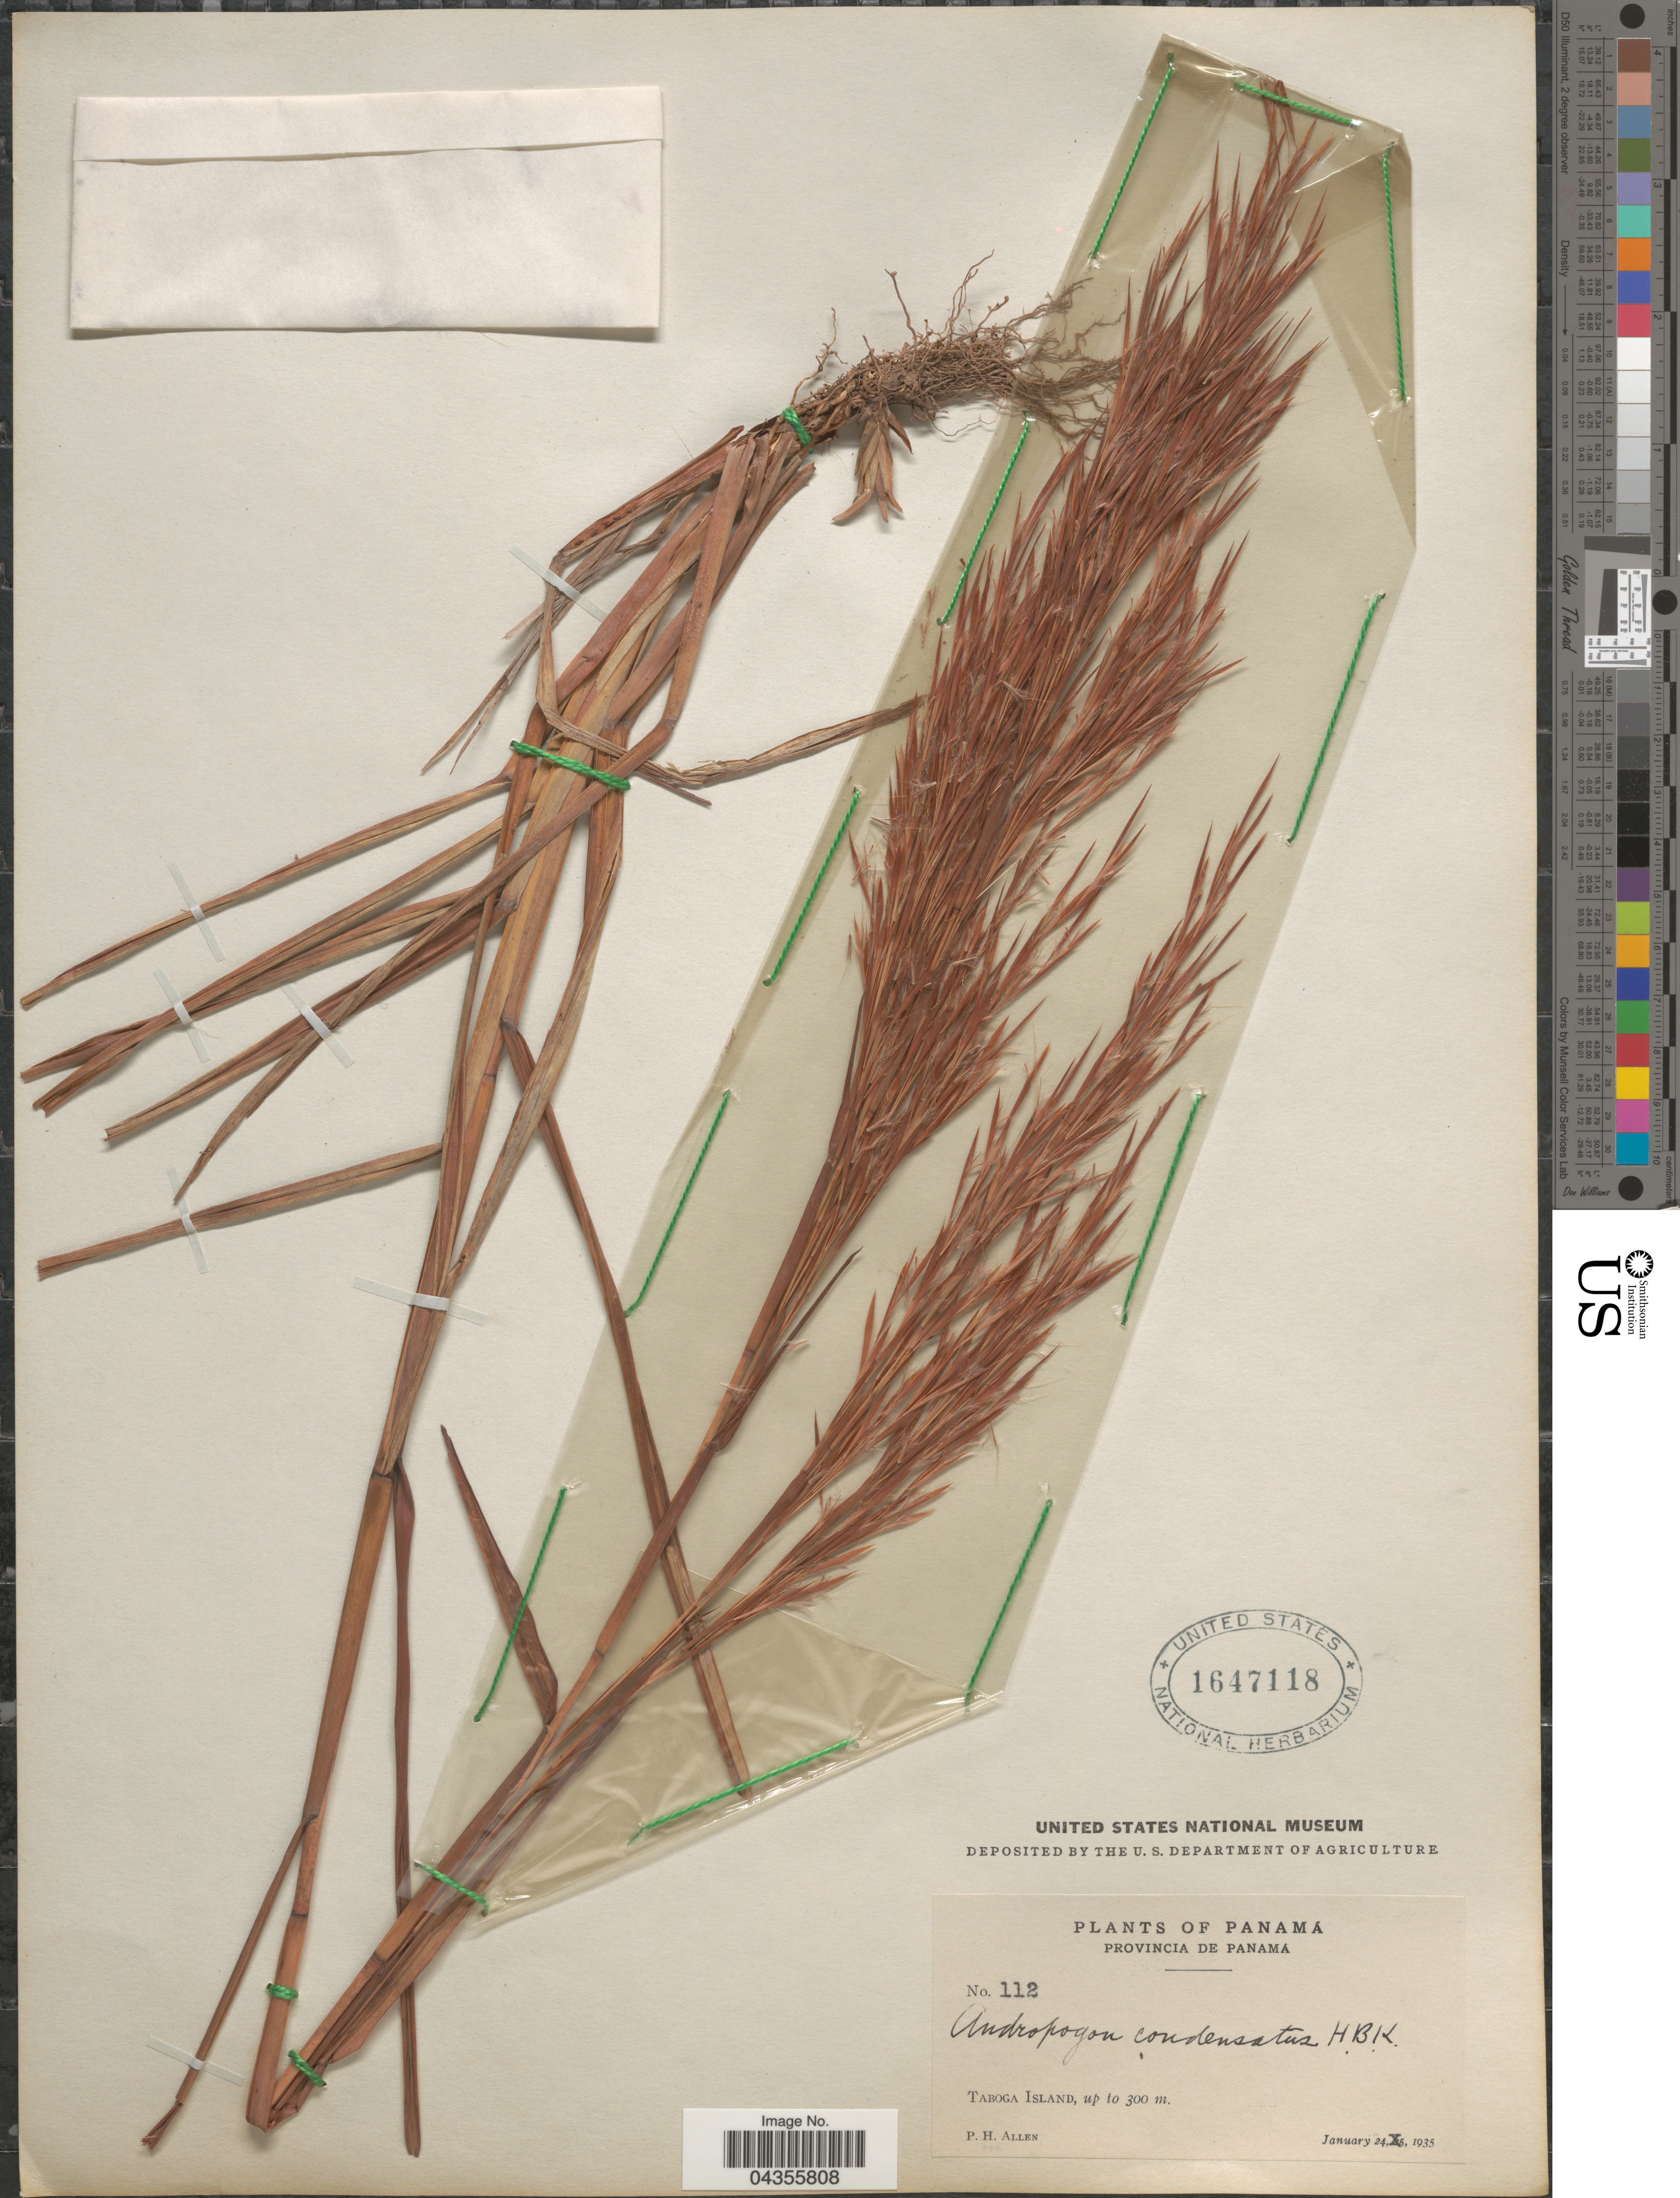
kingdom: Plantae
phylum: Tracheophyta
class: Liliopsida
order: Poales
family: Poaceae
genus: Schizachyrium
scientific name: Schizachyrium condensatum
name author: (Kunth) Nees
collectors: P. H. Allen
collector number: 112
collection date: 1935-01-24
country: Panama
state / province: Panamá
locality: Taboga Island.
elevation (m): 300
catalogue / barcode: US 1647118